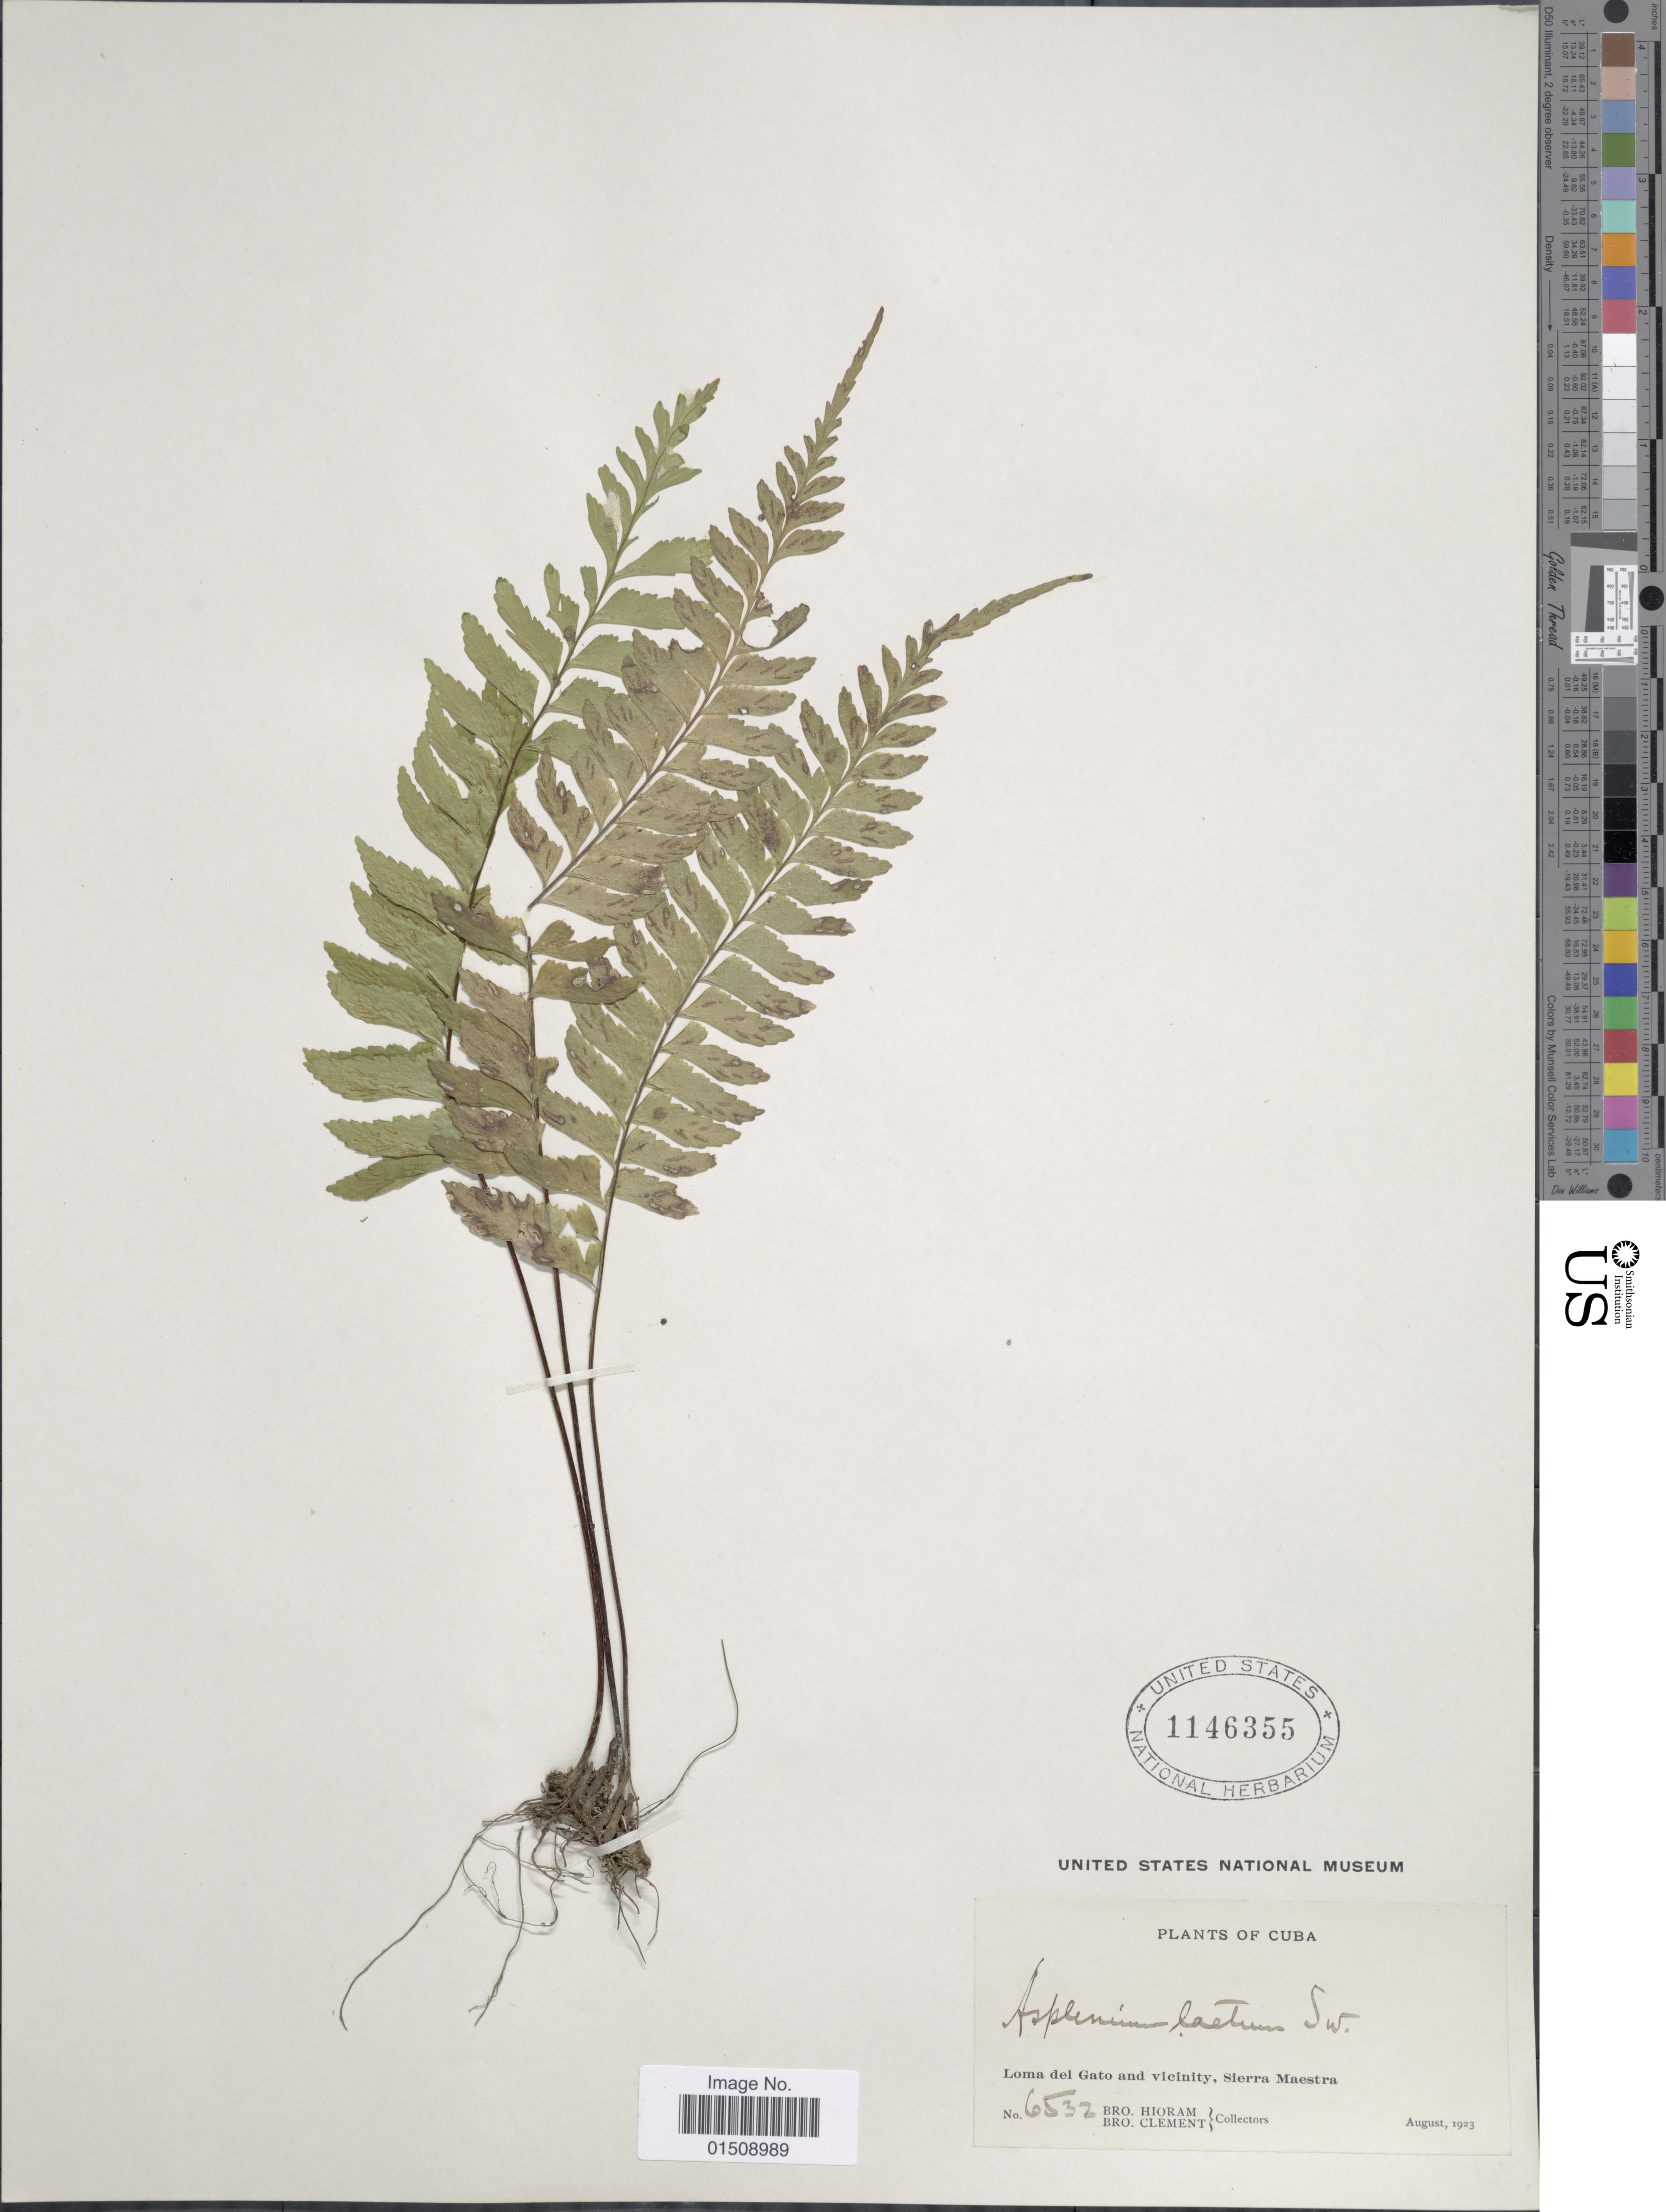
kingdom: Plantae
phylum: Tracheophyta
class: Polypodiopsida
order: Polypodiales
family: Aspleniaceae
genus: Asplenium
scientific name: Asplenium laetum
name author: Sw.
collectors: Bro. Hioram & B. Clement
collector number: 6532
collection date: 1923-08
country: Cuba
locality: Loma del Gato and vicinity, Sierra Maestra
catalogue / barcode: US 1146355